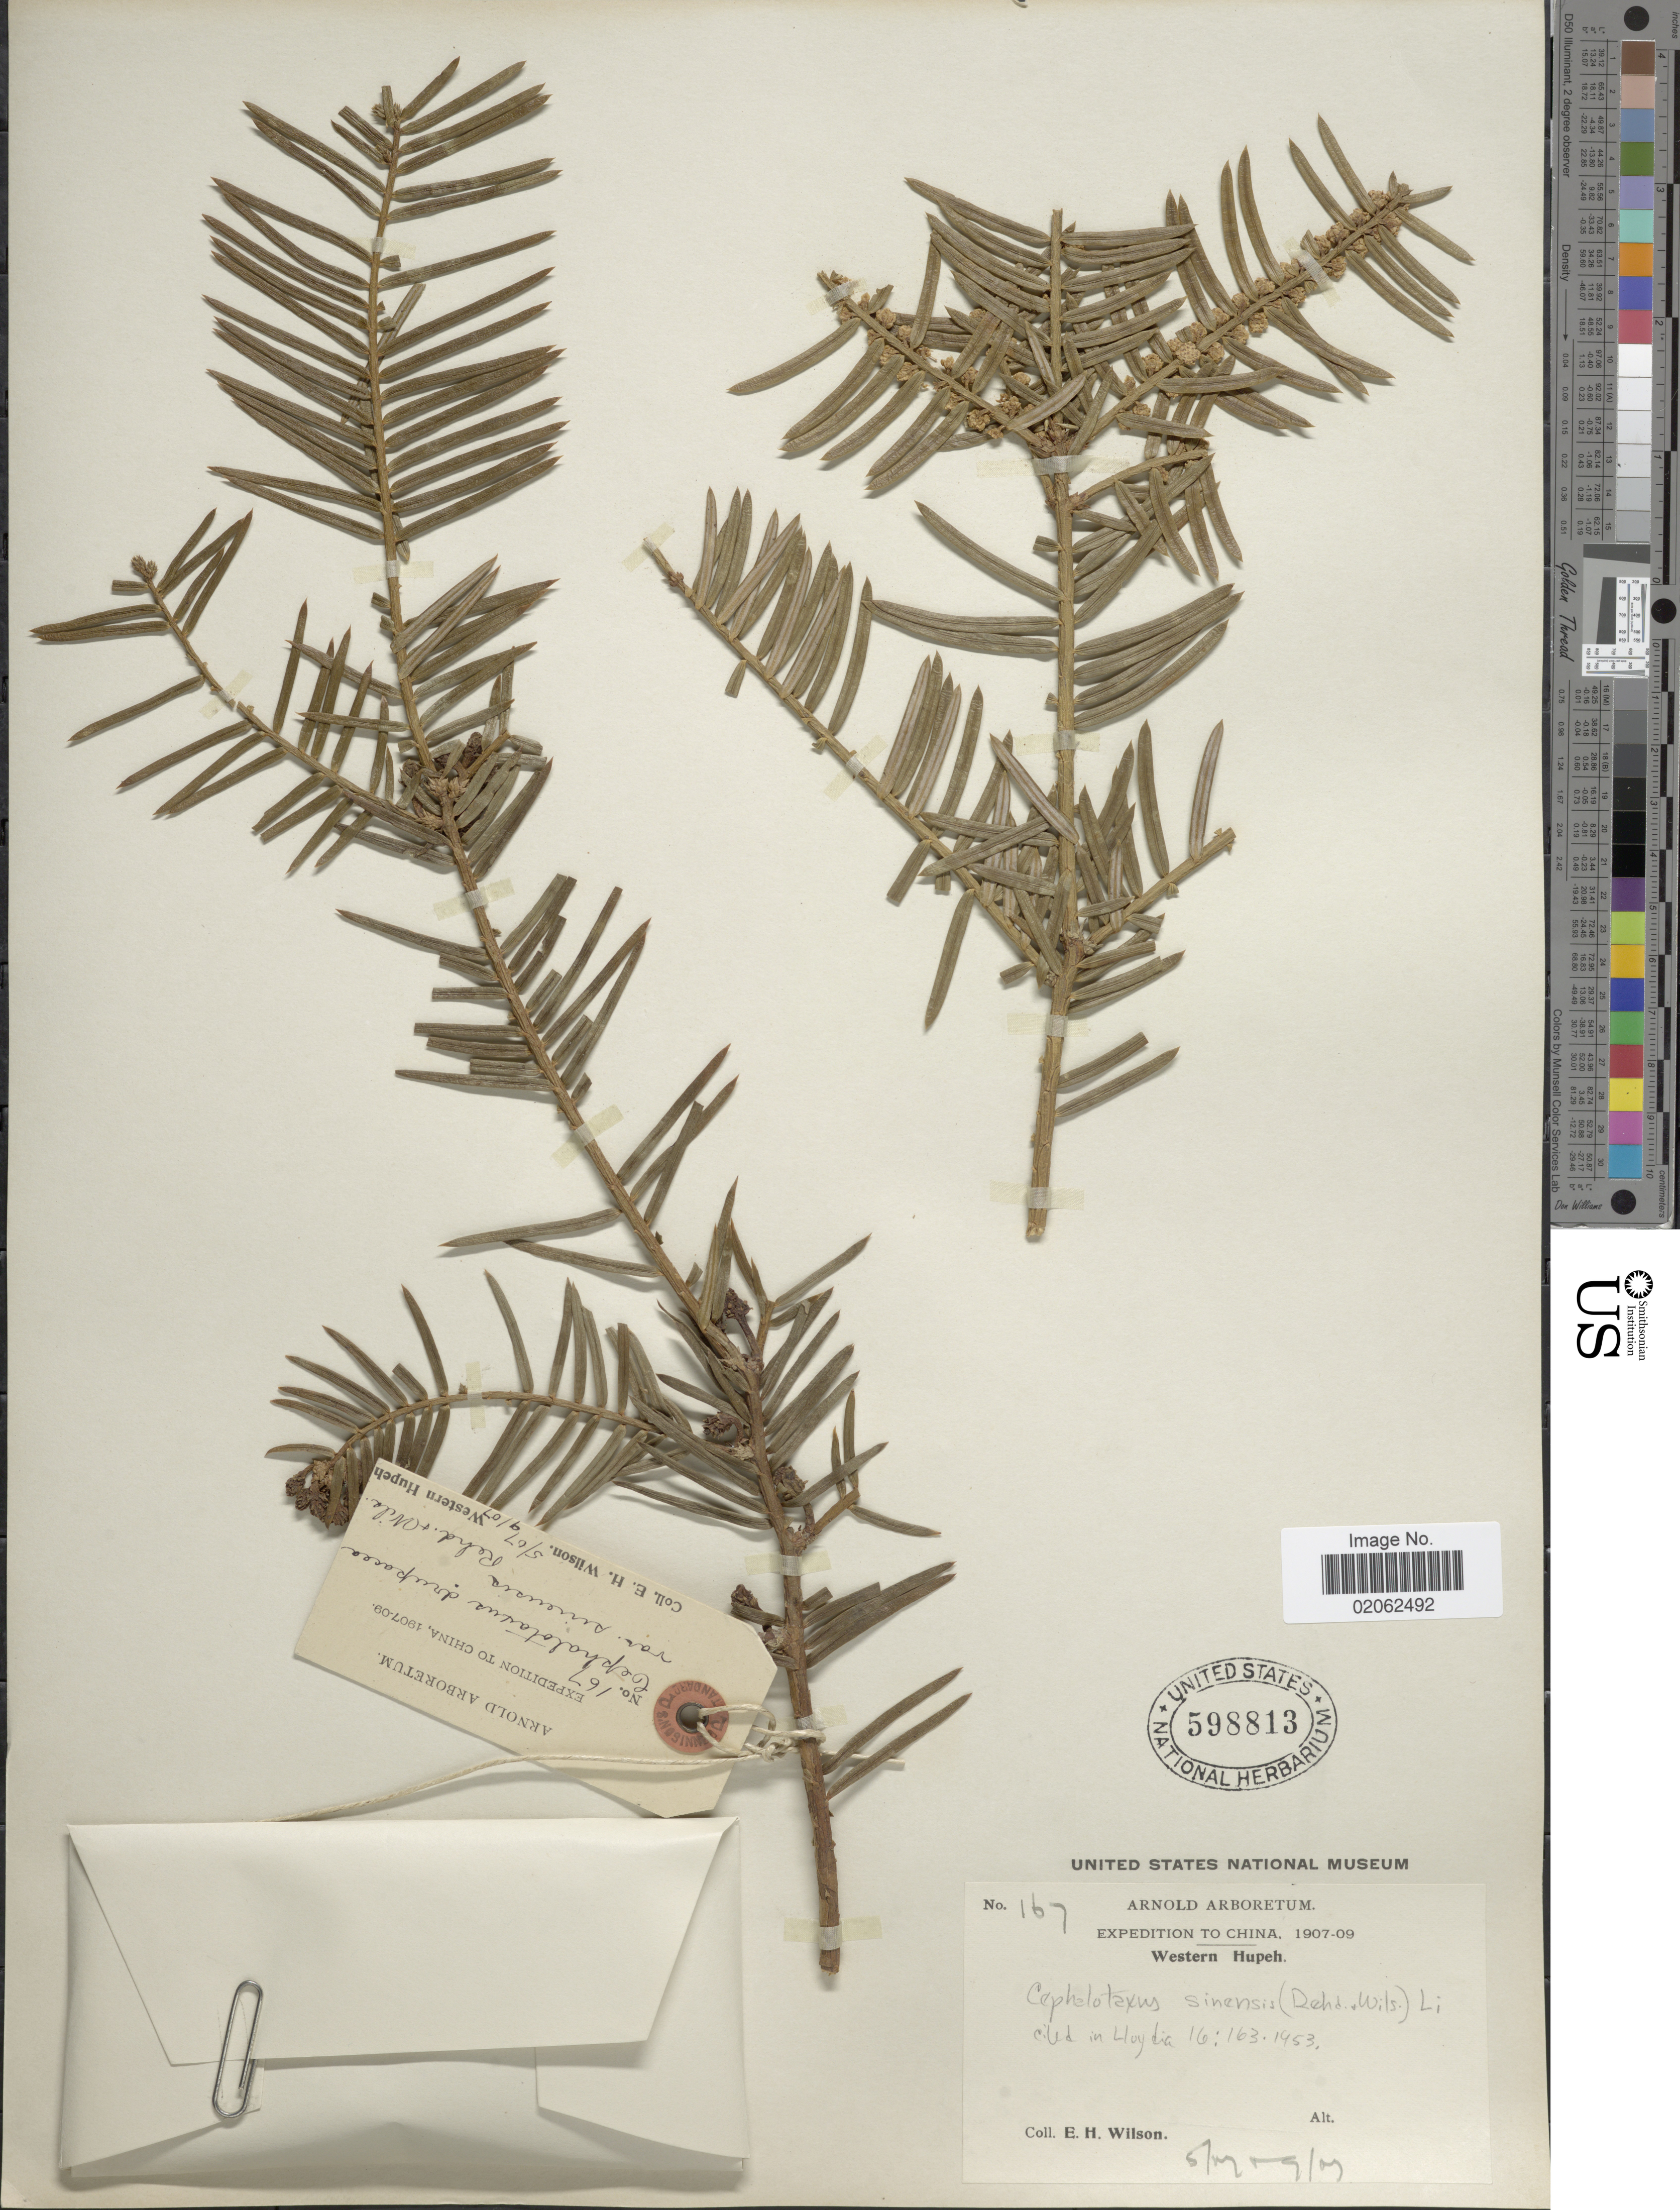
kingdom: Plantae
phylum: Tracheophyta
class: Pinopsida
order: Pinales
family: Cephalotaxaceae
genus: Cephalotaxus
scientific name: Cephalotaxus sinensis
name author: (H.L. Li) H.L. Li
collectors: E. Wilson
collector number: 167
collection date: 1907-05/1907-09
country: China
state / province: Hubei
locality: Western Hupeh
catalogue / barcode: US 598813